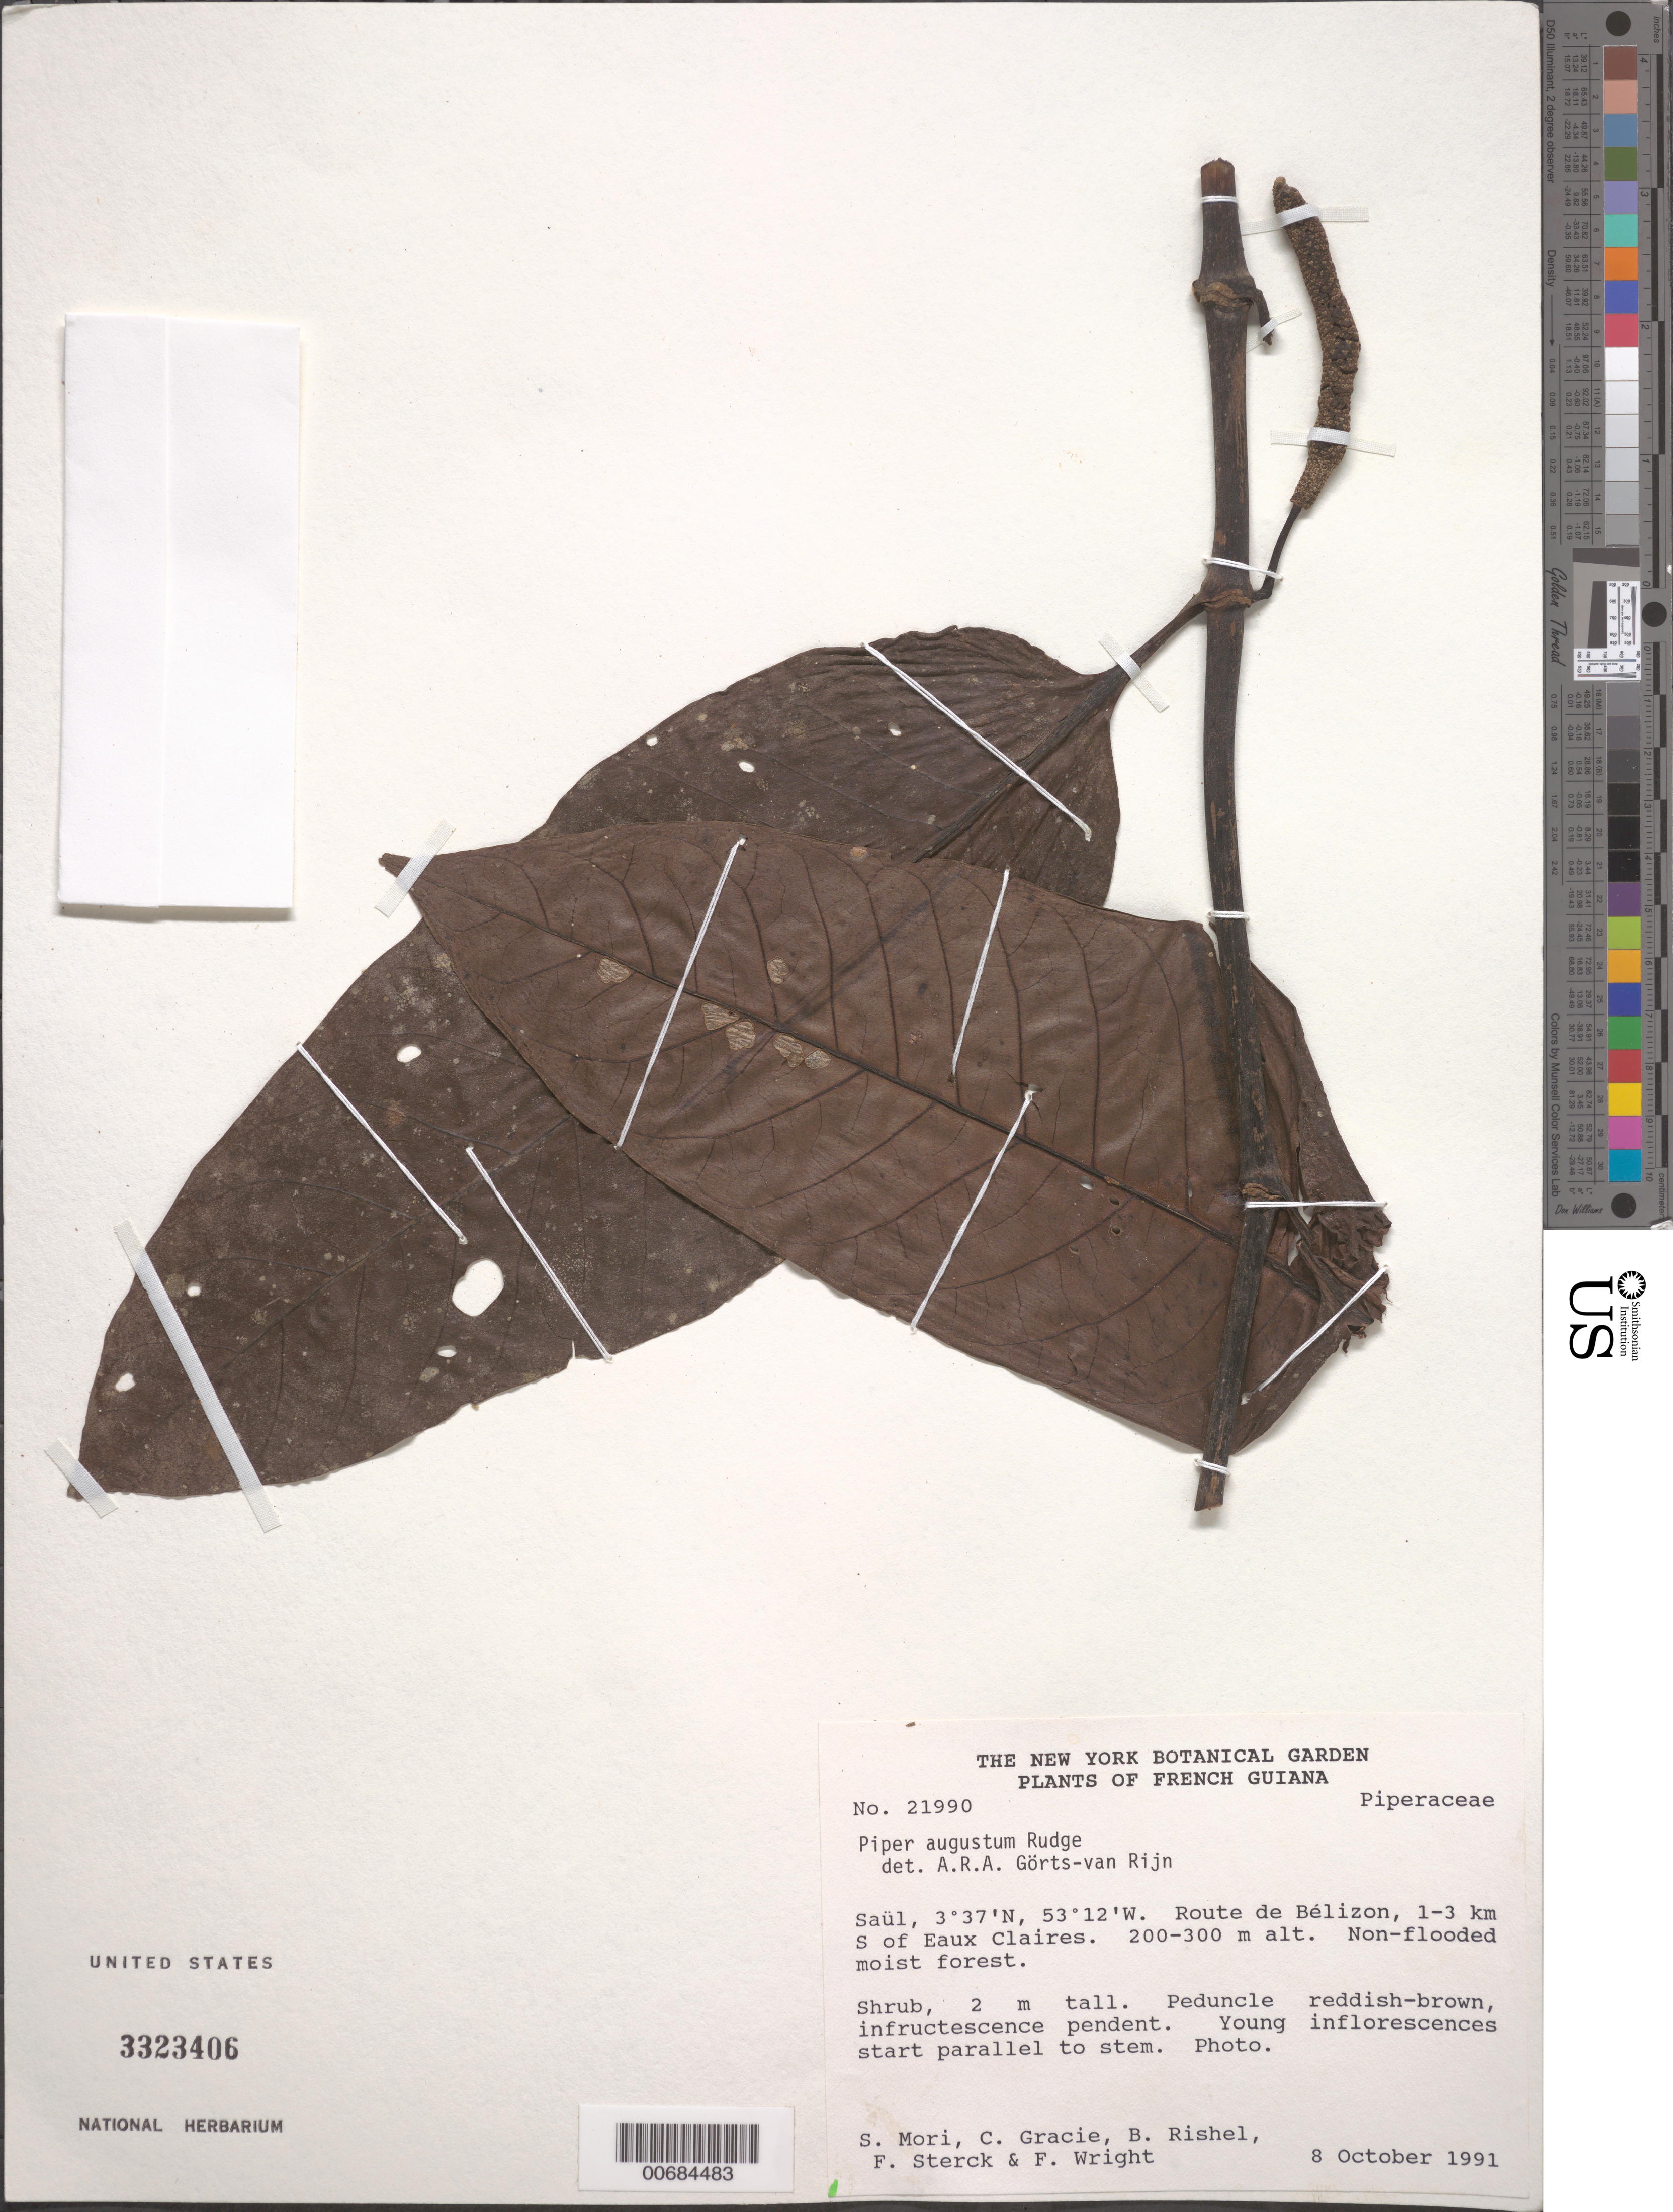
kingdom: Plantae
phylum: Tracheophyta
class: Magnoliopsida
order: Piperales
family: Piperaceae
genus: Piper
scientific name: Piper augustum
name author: Rudge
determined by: Görts-van Rijn, A. R. A.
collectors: S. Mori, C. A. Gracie, J. Lazzaroni, B. Rishel, D. Russell & F. Wright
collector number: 21990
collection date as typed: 8-Oct-91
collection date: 1991-10-08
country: French Guiana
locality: Saül, Route de Bélizon, 1-3 km S of Eaux Claires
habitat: Non-flooded moist forest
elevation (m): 200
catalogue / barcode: US 3323406